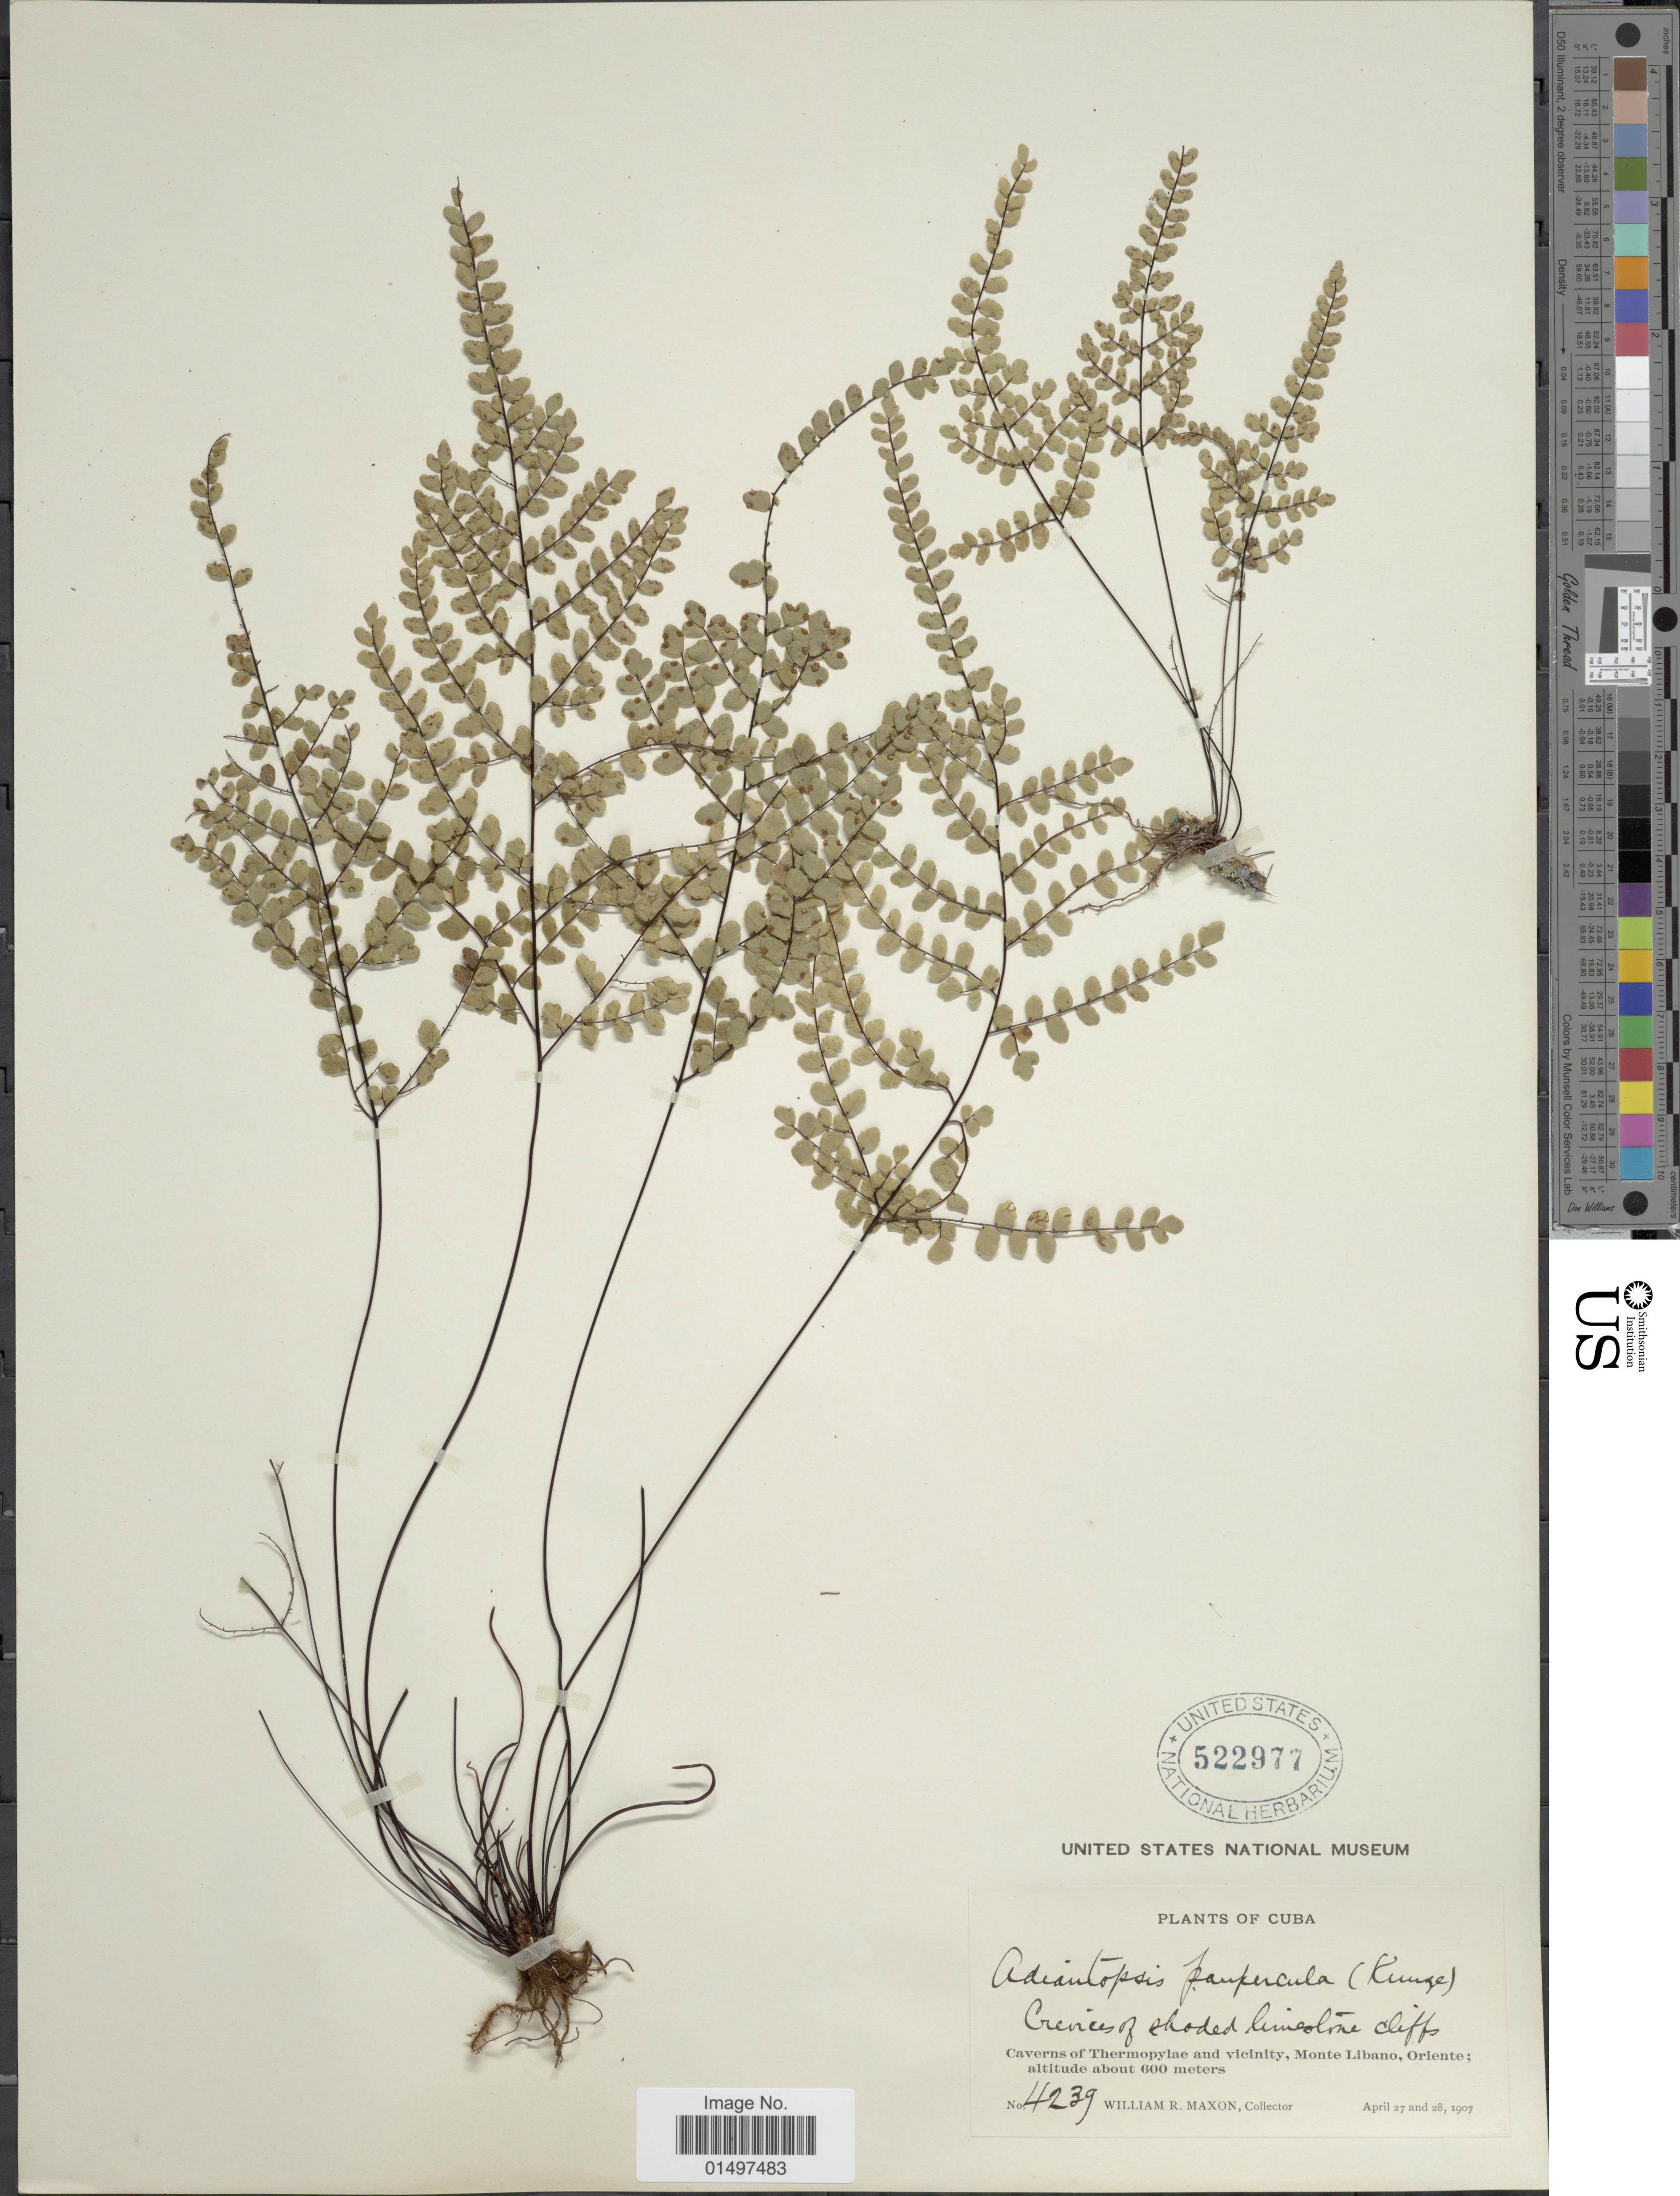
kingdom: Plantae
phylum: Tracheophyta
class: Polypodiopsida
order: Polypodiales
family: Pteridaceae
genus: Adiantopsis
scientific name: Adiantopsis paupercula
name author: (Kunze) Fée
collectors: W. R. Maxon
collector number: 4239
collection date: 1907-04-27/1907-04-28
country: Cuba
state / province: Oriente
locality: Caverns of Thermopylae and vicinity, Monte Libano.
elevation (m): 600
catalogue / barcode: US 522977